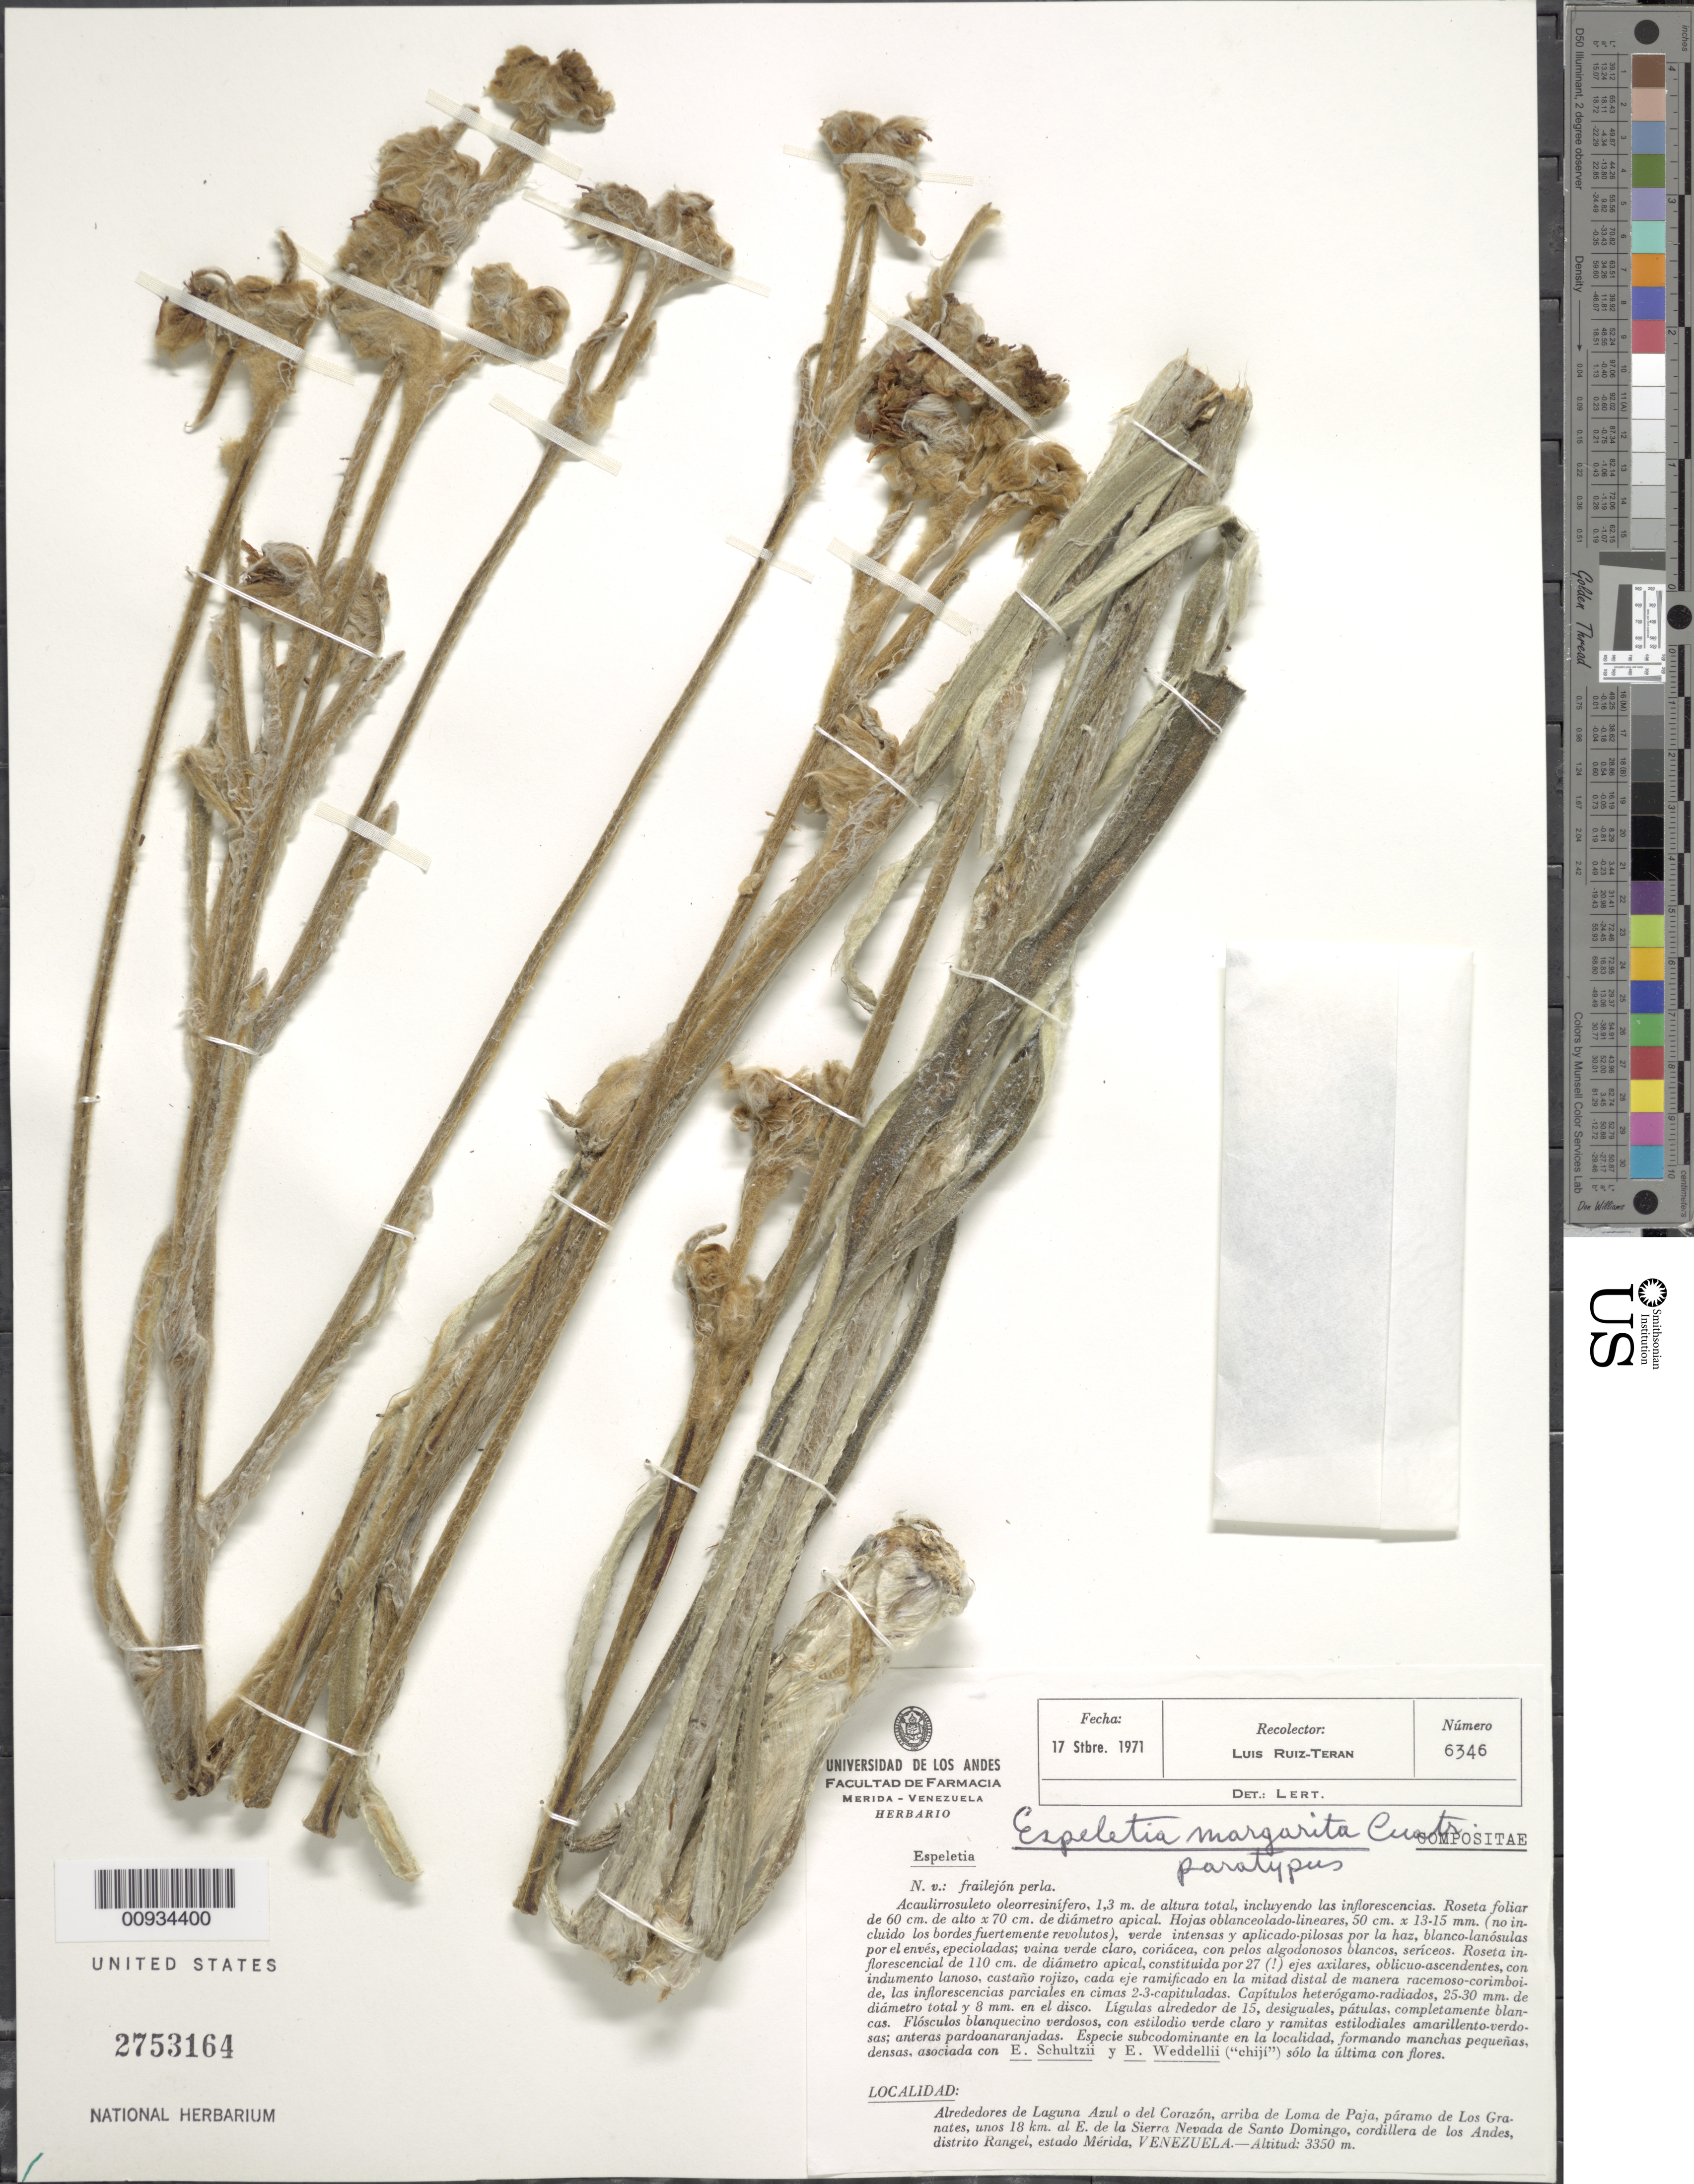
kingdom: Plantae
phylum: Tracheophyta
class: Magnoliopsida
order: Asterales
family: Asteraceae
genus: Ruilopezia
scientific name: Ruilopezia margarita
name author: (Cuatrec.) Cuatrec.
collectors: L. Teran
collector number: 6346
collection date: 1971-09-17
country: Venezuela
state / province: Mérida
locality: Alrededores de Laguna Azul o del Corazon, arriba de Loma de Paja, paramo de Los Granates, unos 18 km al E de la Sierra Nevada de Santo Domingo, Cordillera de Los Andes, Distrito Rangel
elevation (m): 3350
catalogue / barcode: US 2753164